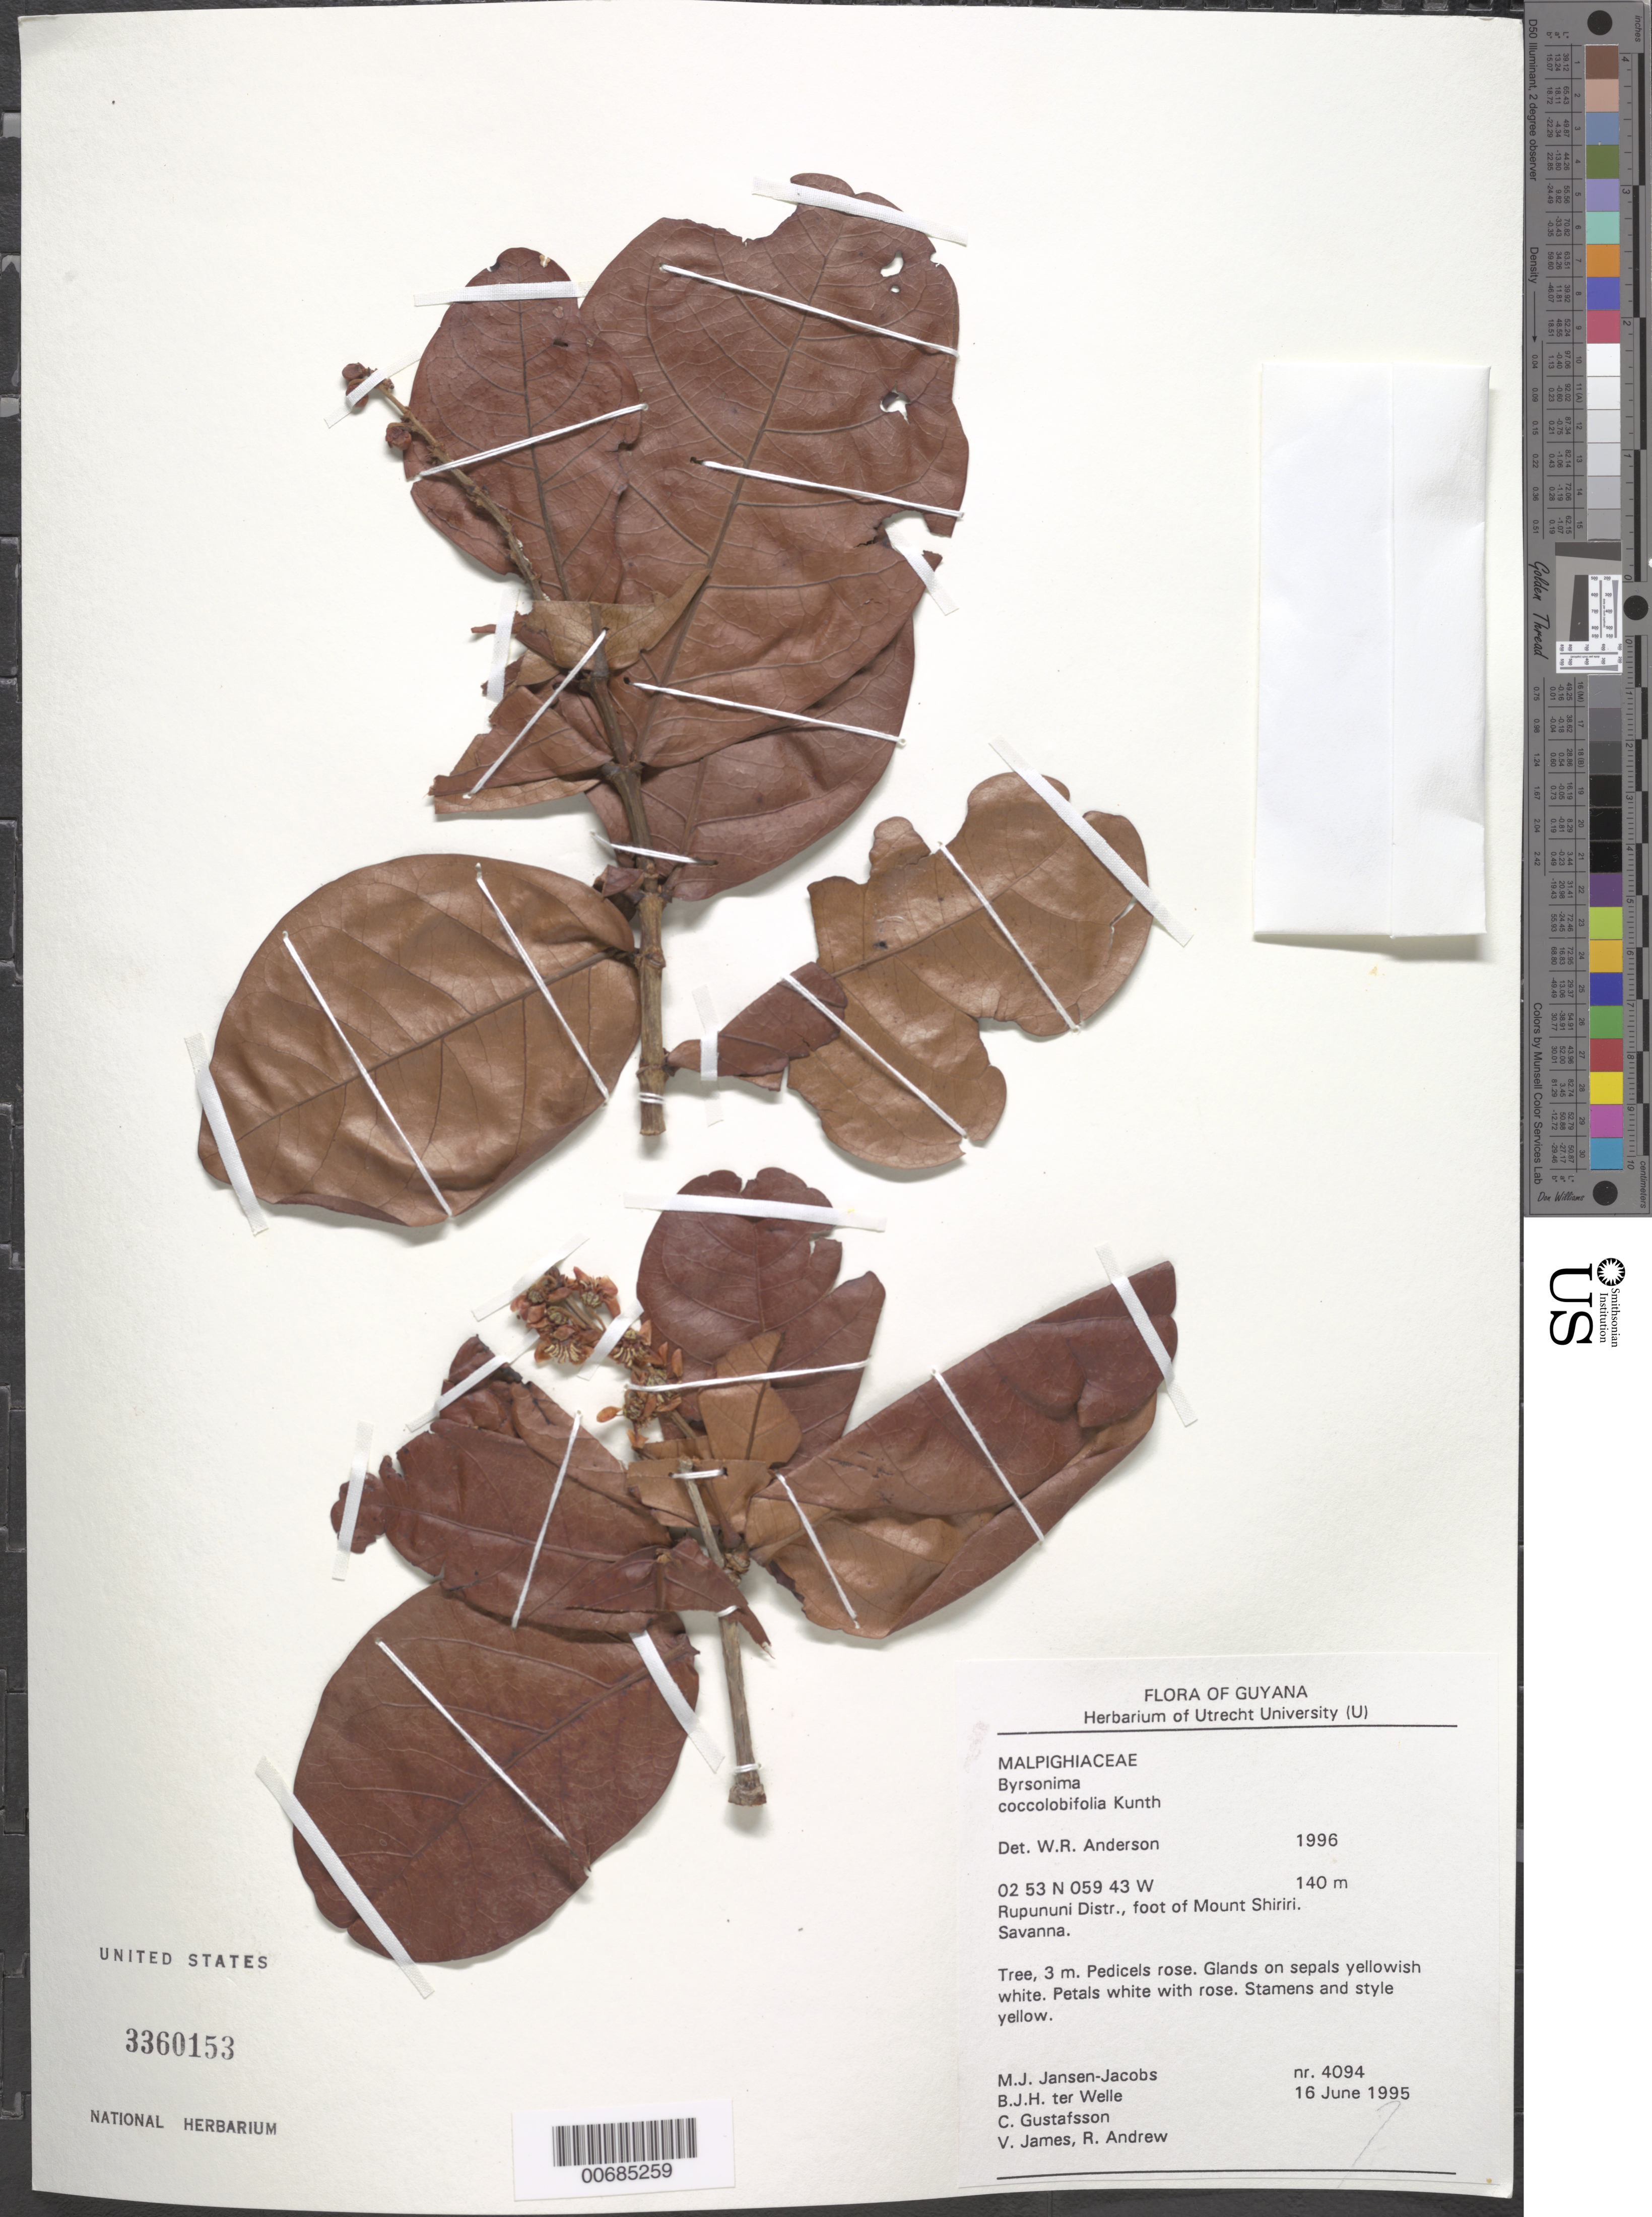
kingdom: Plantae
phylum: Tracheophyta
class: Magnoliopsida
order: Malpighiales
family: Malpighiaceae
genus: Byrsonima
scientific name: Byrsonima coccolobifolia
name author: Kunth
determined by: Anderson, W. R., (MICH), University of Michigan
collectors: M. J. Jansen-Jacobs, B. Welle, C. G. Gustafsson, V. James & R. Andrew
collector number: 4094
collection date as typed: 16-Jun-95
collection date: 1995-06-16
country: Guyana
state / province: U. Takutu-U. Essequibo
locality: Mount Shiriri, at foot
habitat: Savanna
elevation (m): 140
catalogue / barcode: US 3360153